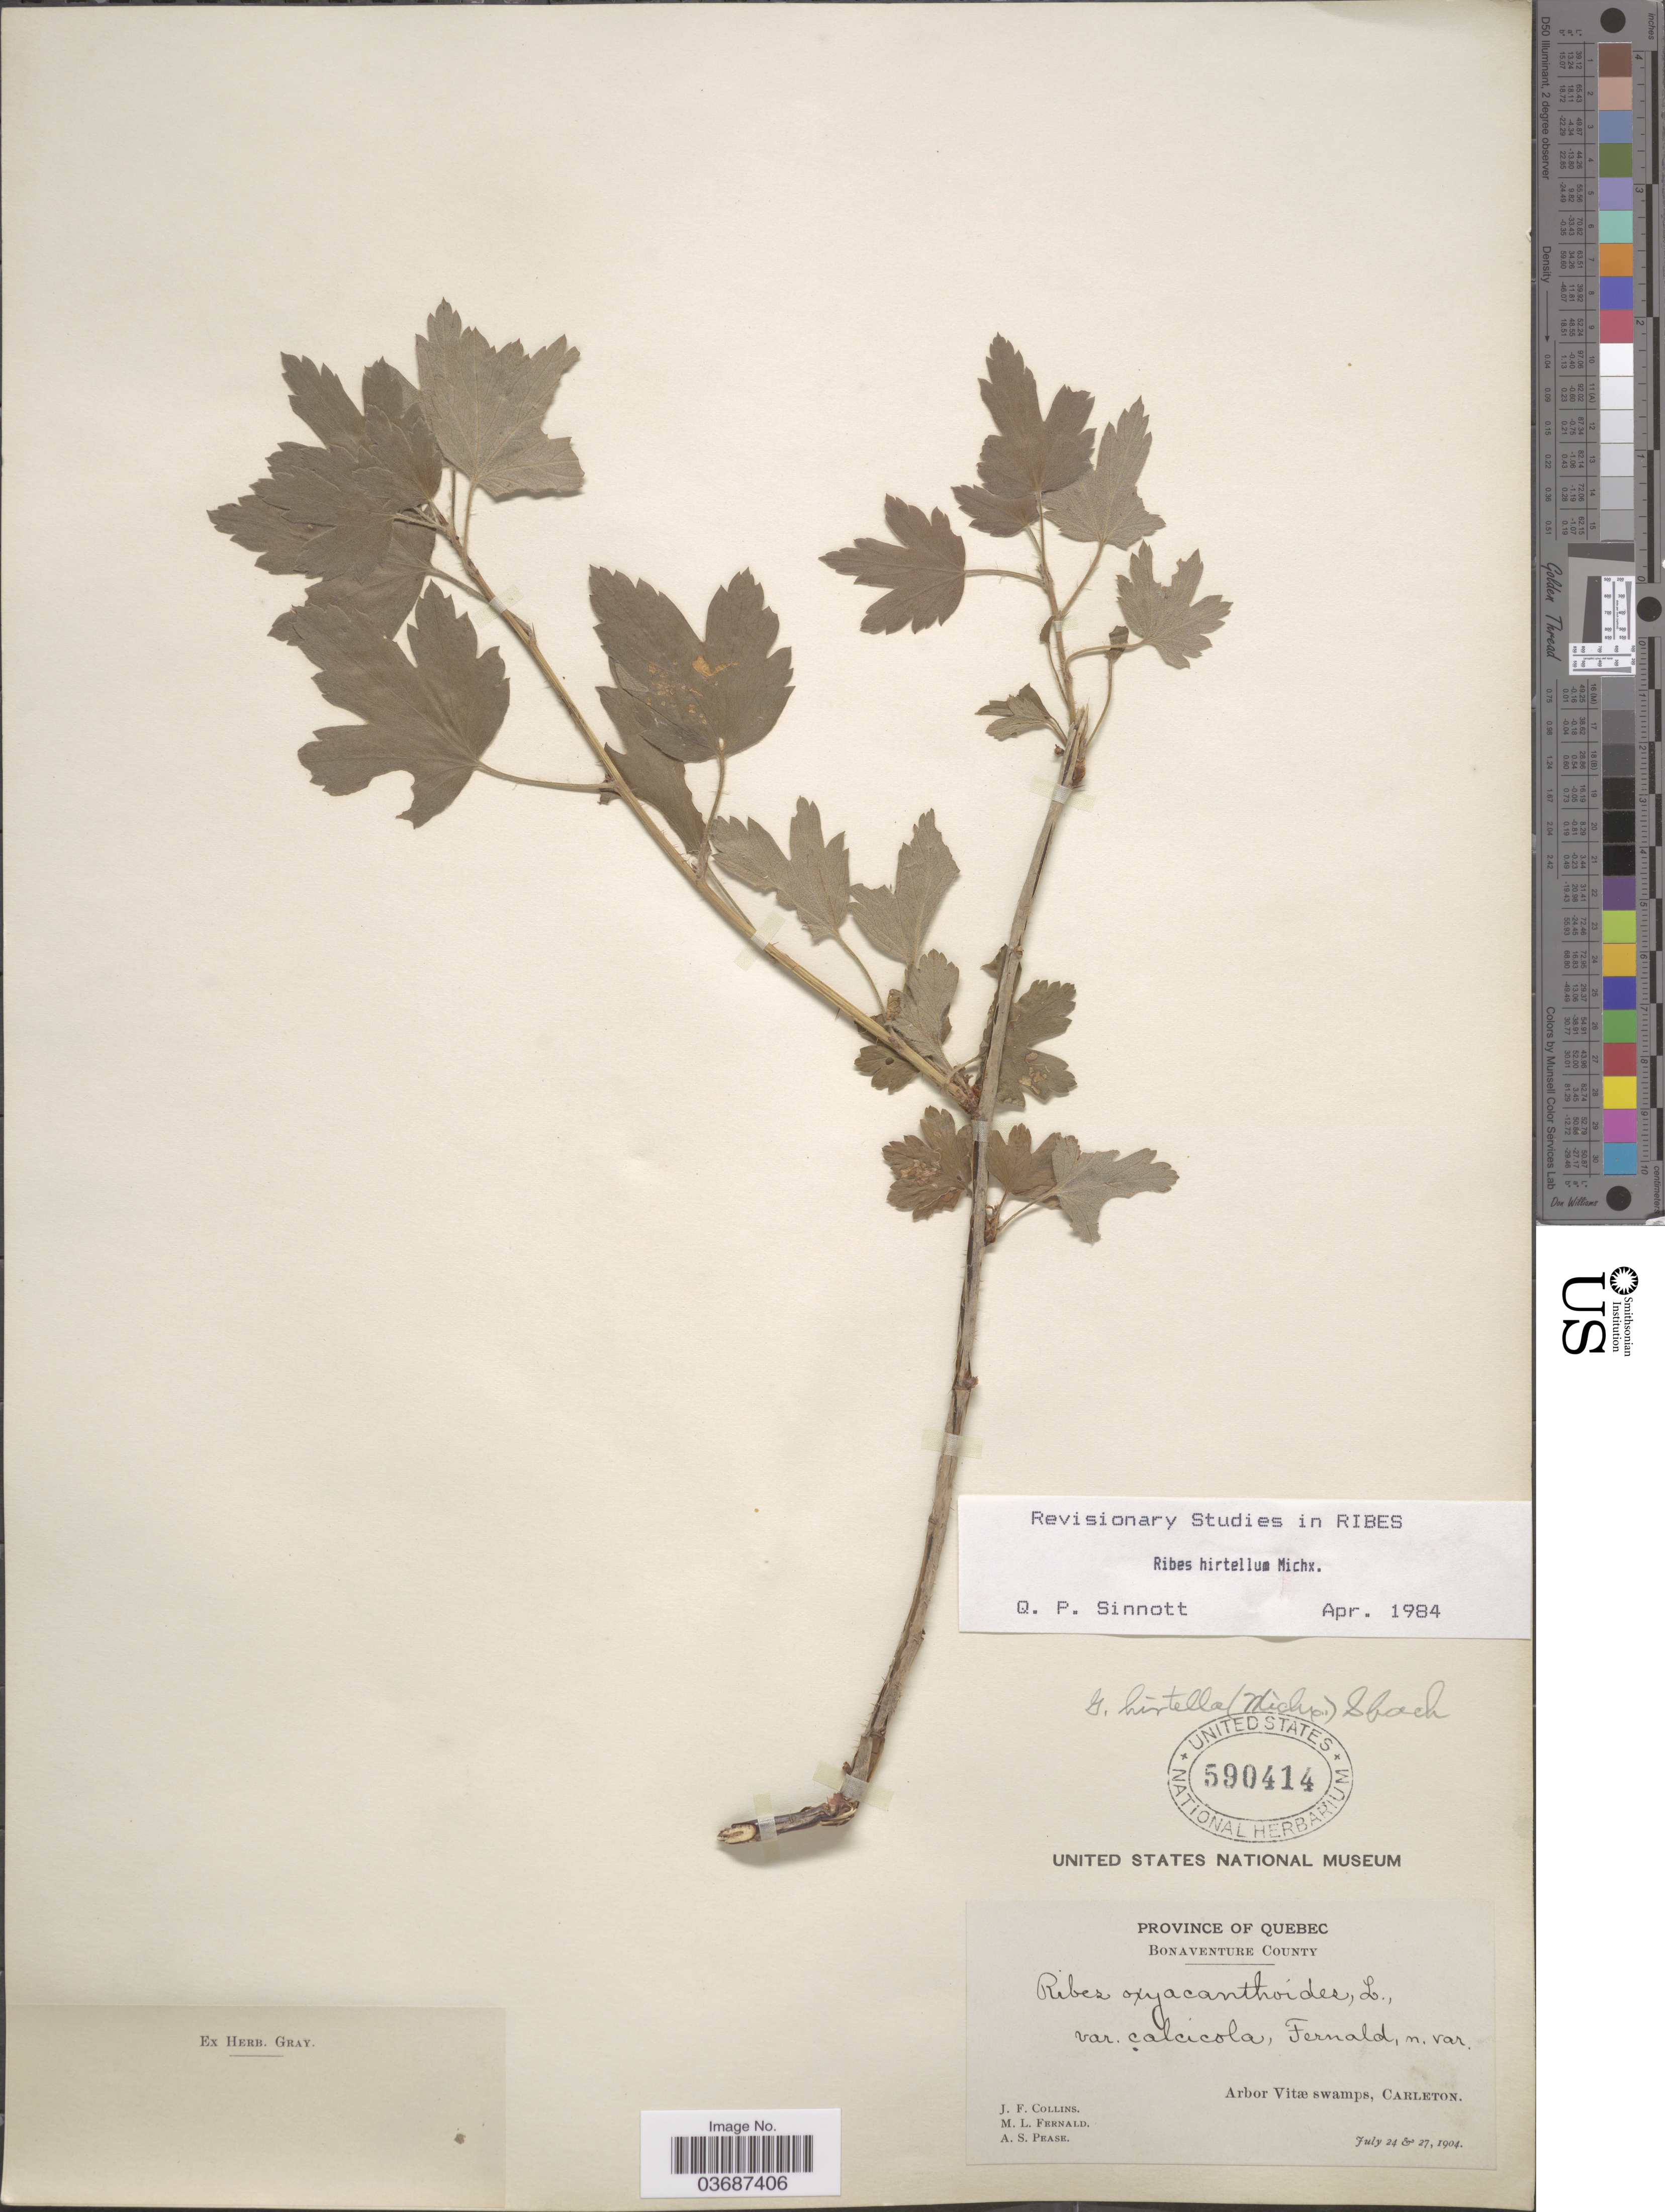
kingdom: Plantae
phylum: Tracheophyta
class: Magnoliopsida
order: Saxifragales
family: Grossulariaceae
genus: Ribes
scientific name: Ribes hirtellum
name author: Michx.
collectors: J. Collins, M. L. Fernald & A. S. Pease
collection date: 1904-07-24/1904-07-27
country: Canada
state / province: Quebec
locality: Bonaventure County. Arbor Vitæ swamps, Carleton.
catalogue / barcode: US 590414